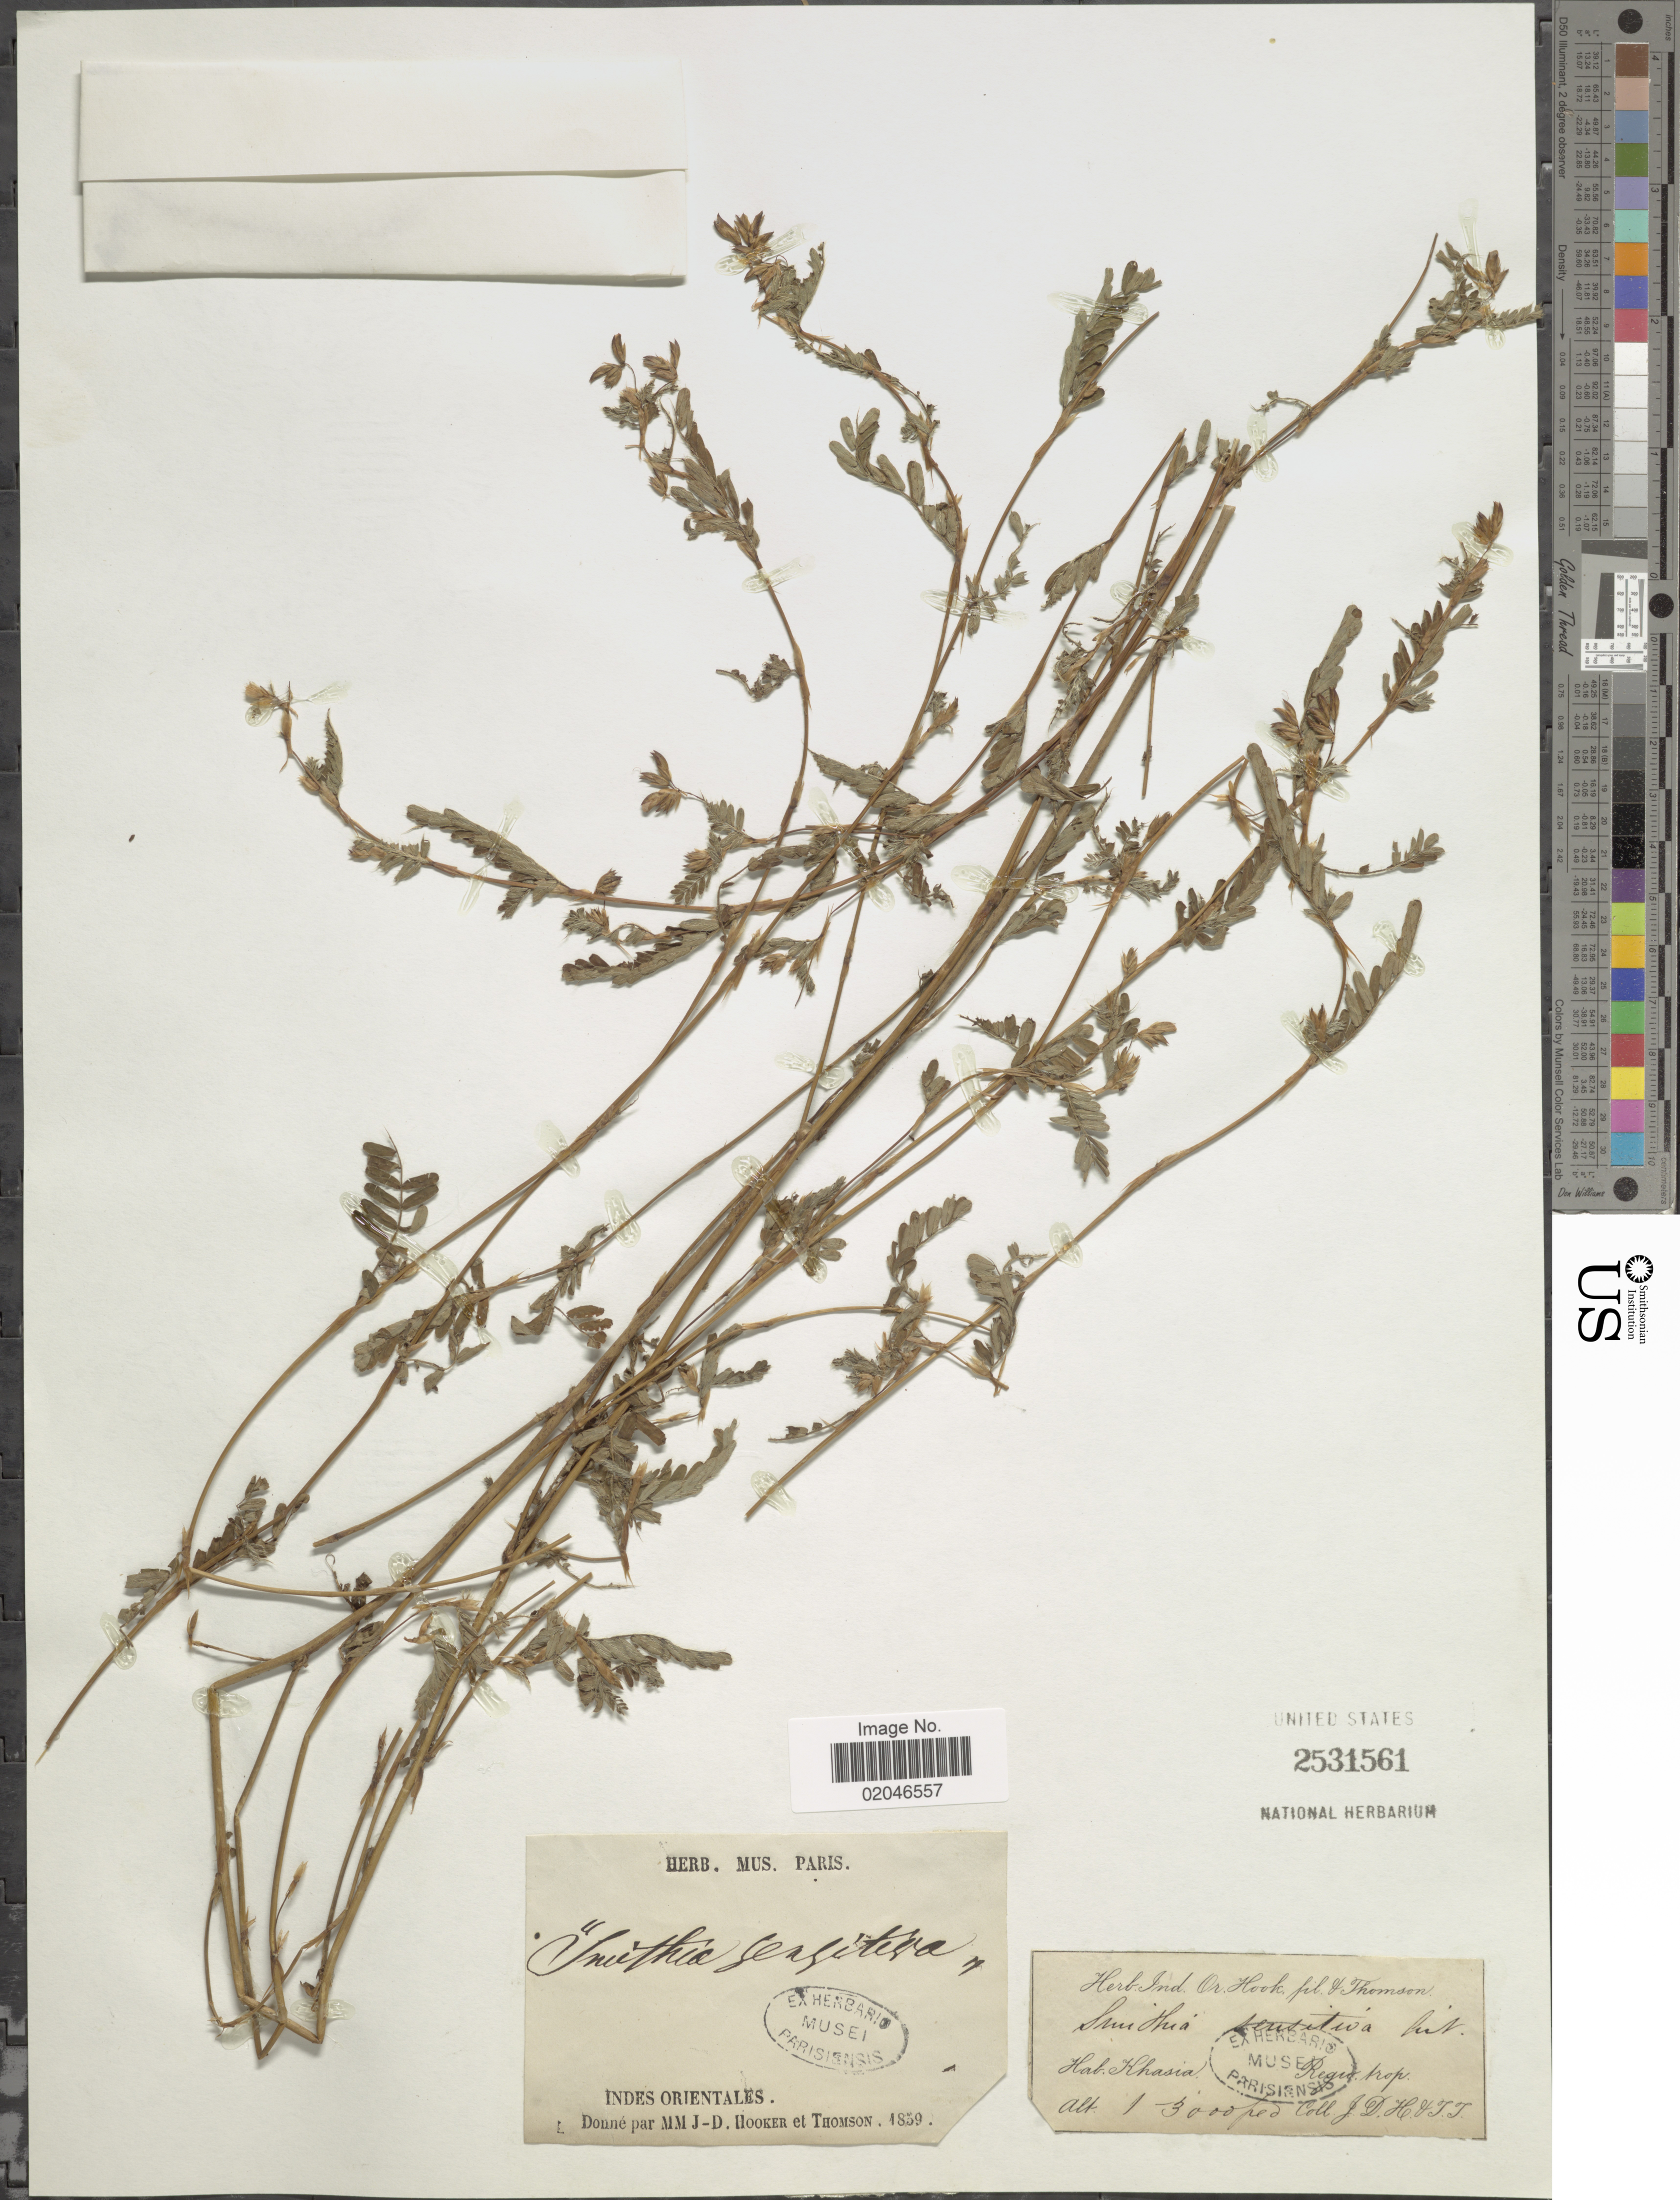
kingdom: Plantae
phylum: Tracheophyta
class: Magnoliopsida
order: Fabales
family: Fabaceae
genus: Smithia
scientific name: Smithia sensitiva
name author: Aiton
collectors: J. D. Hooker & T. Thomson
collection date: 1859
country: India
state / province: Meghalaya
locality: Indes Orientales, Khasia, Regio trop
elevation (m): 305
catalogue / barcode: US 2531561